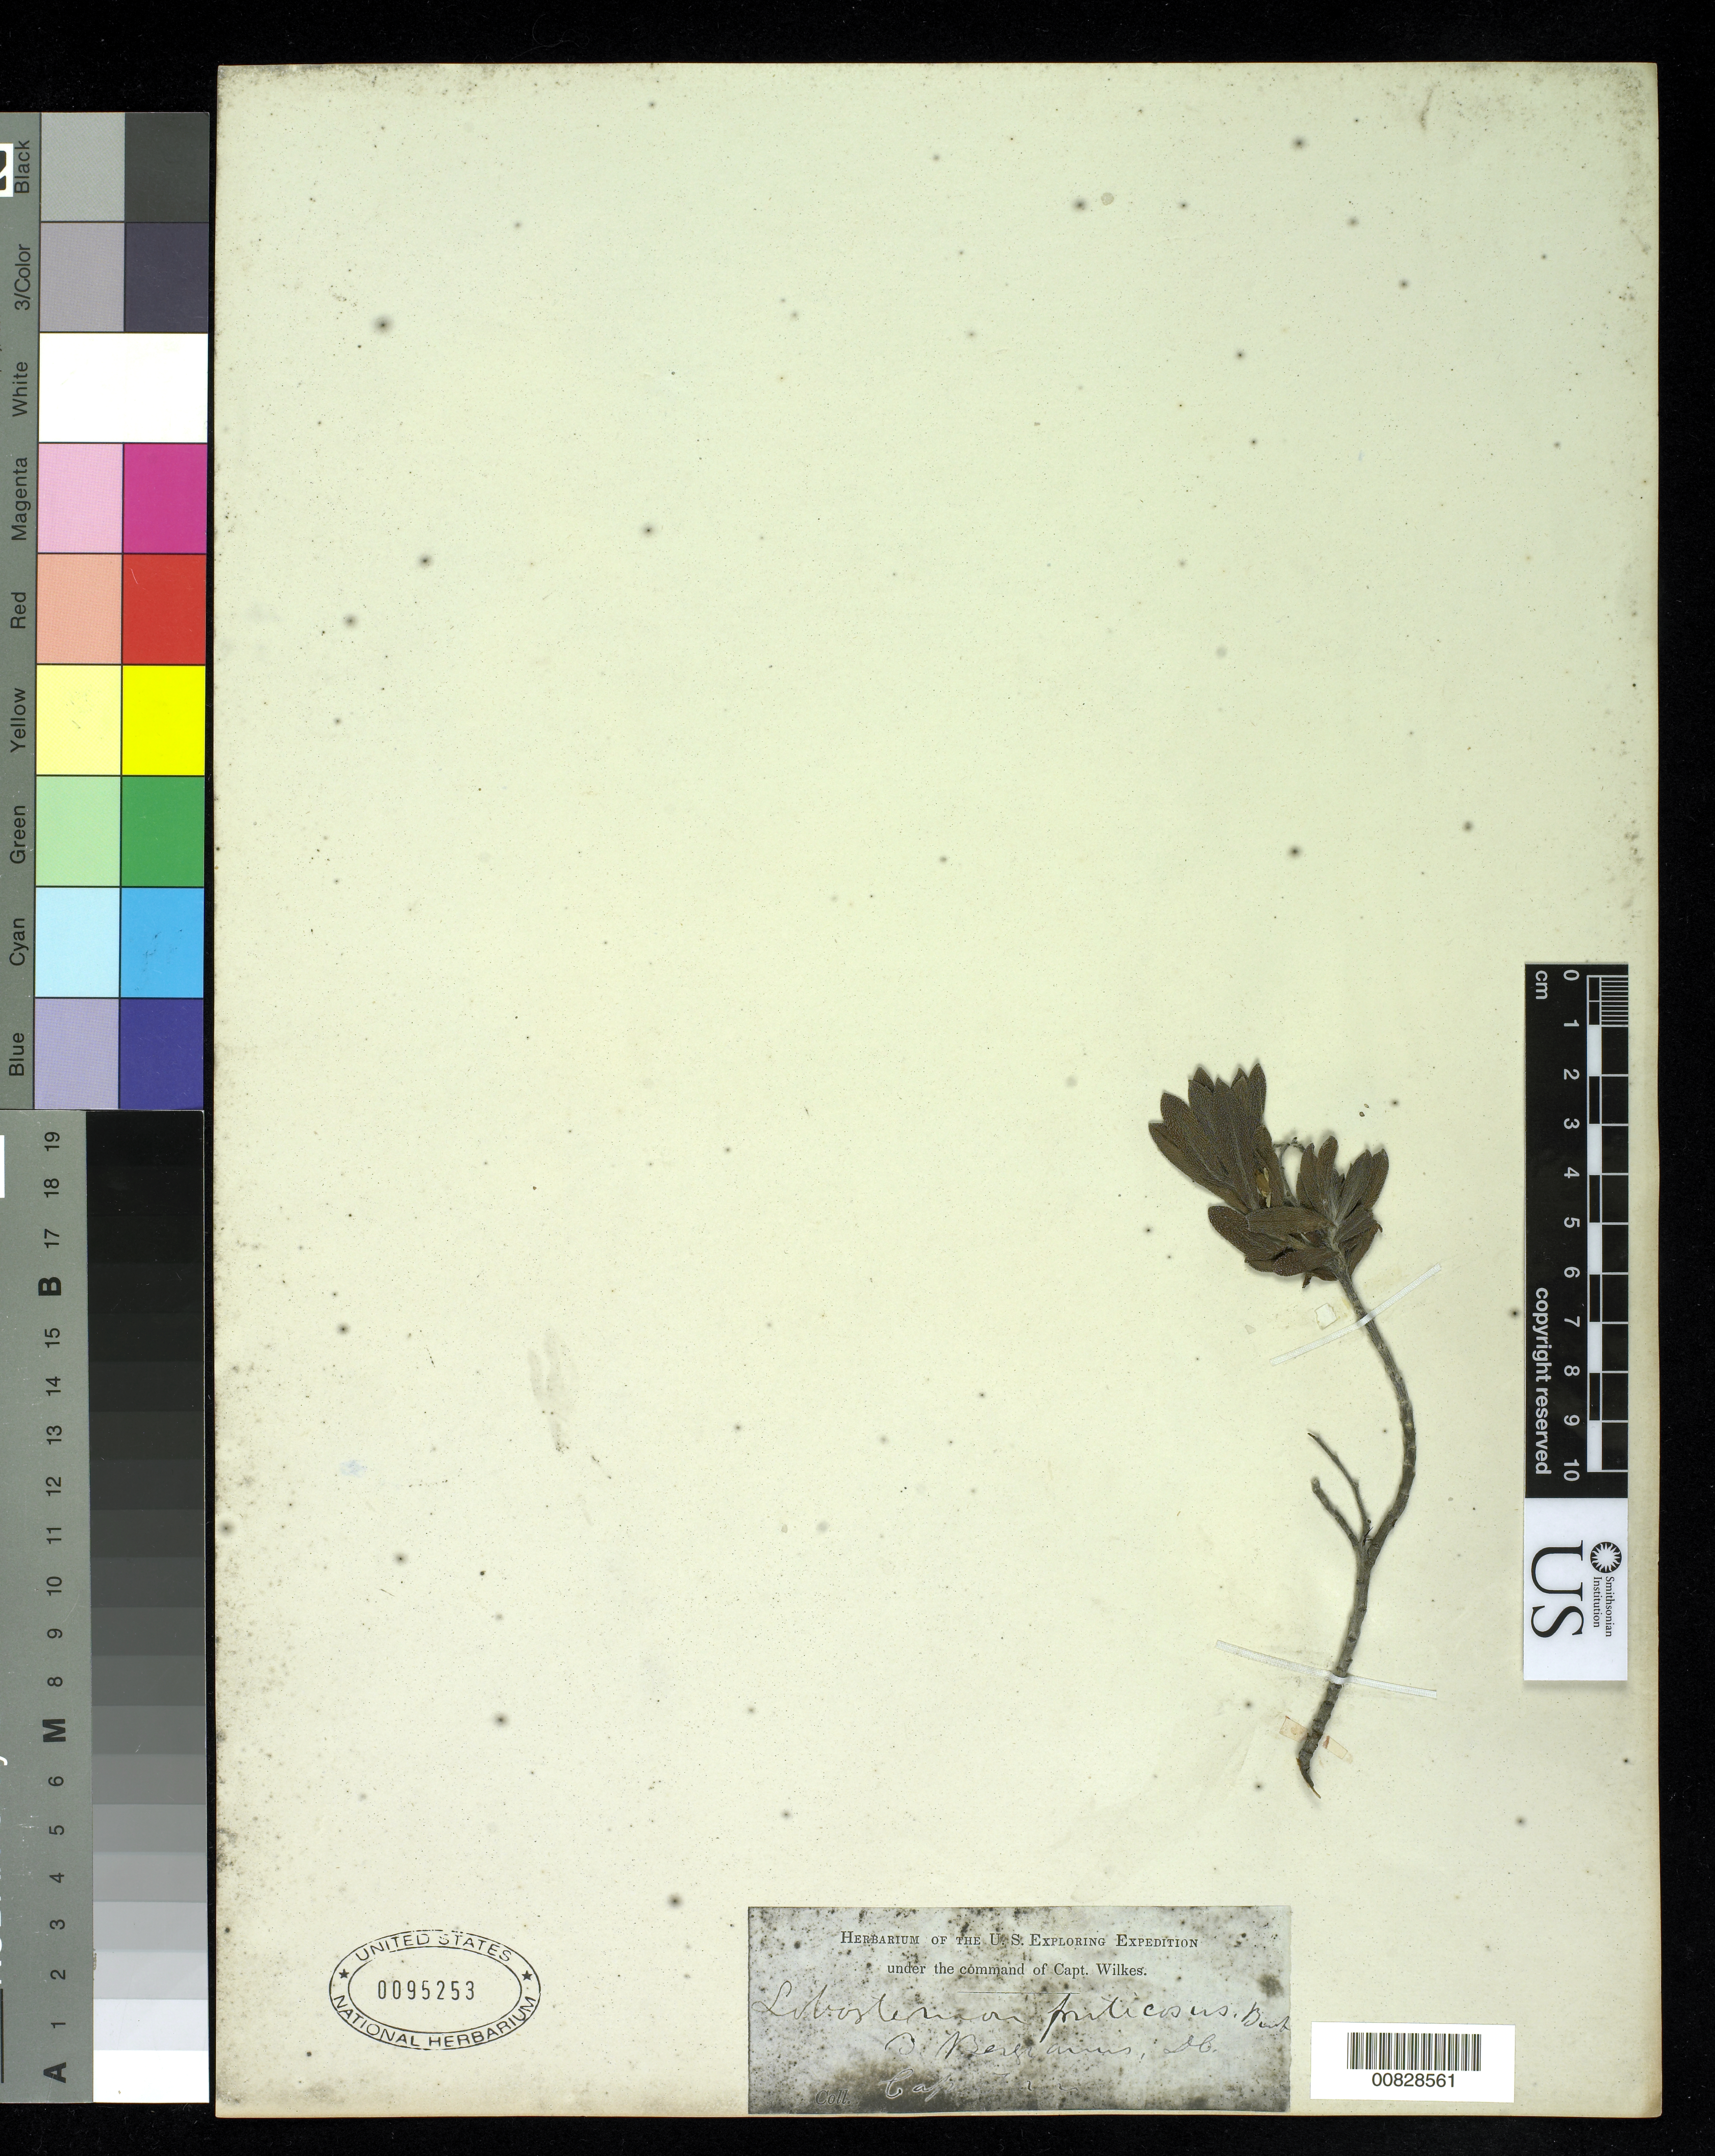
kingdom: Plantae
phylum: Tracheophyta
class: Magnoliopsida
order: Boraginales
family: Boraginaceae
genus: Lobostemon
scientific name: Lobostemon fruticosus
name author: (L.) Buek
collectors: Wilkes Explor. Exped.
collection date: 1838/1842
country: South Africa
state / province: Western Cape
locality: Cape Town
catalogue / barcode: US 95253